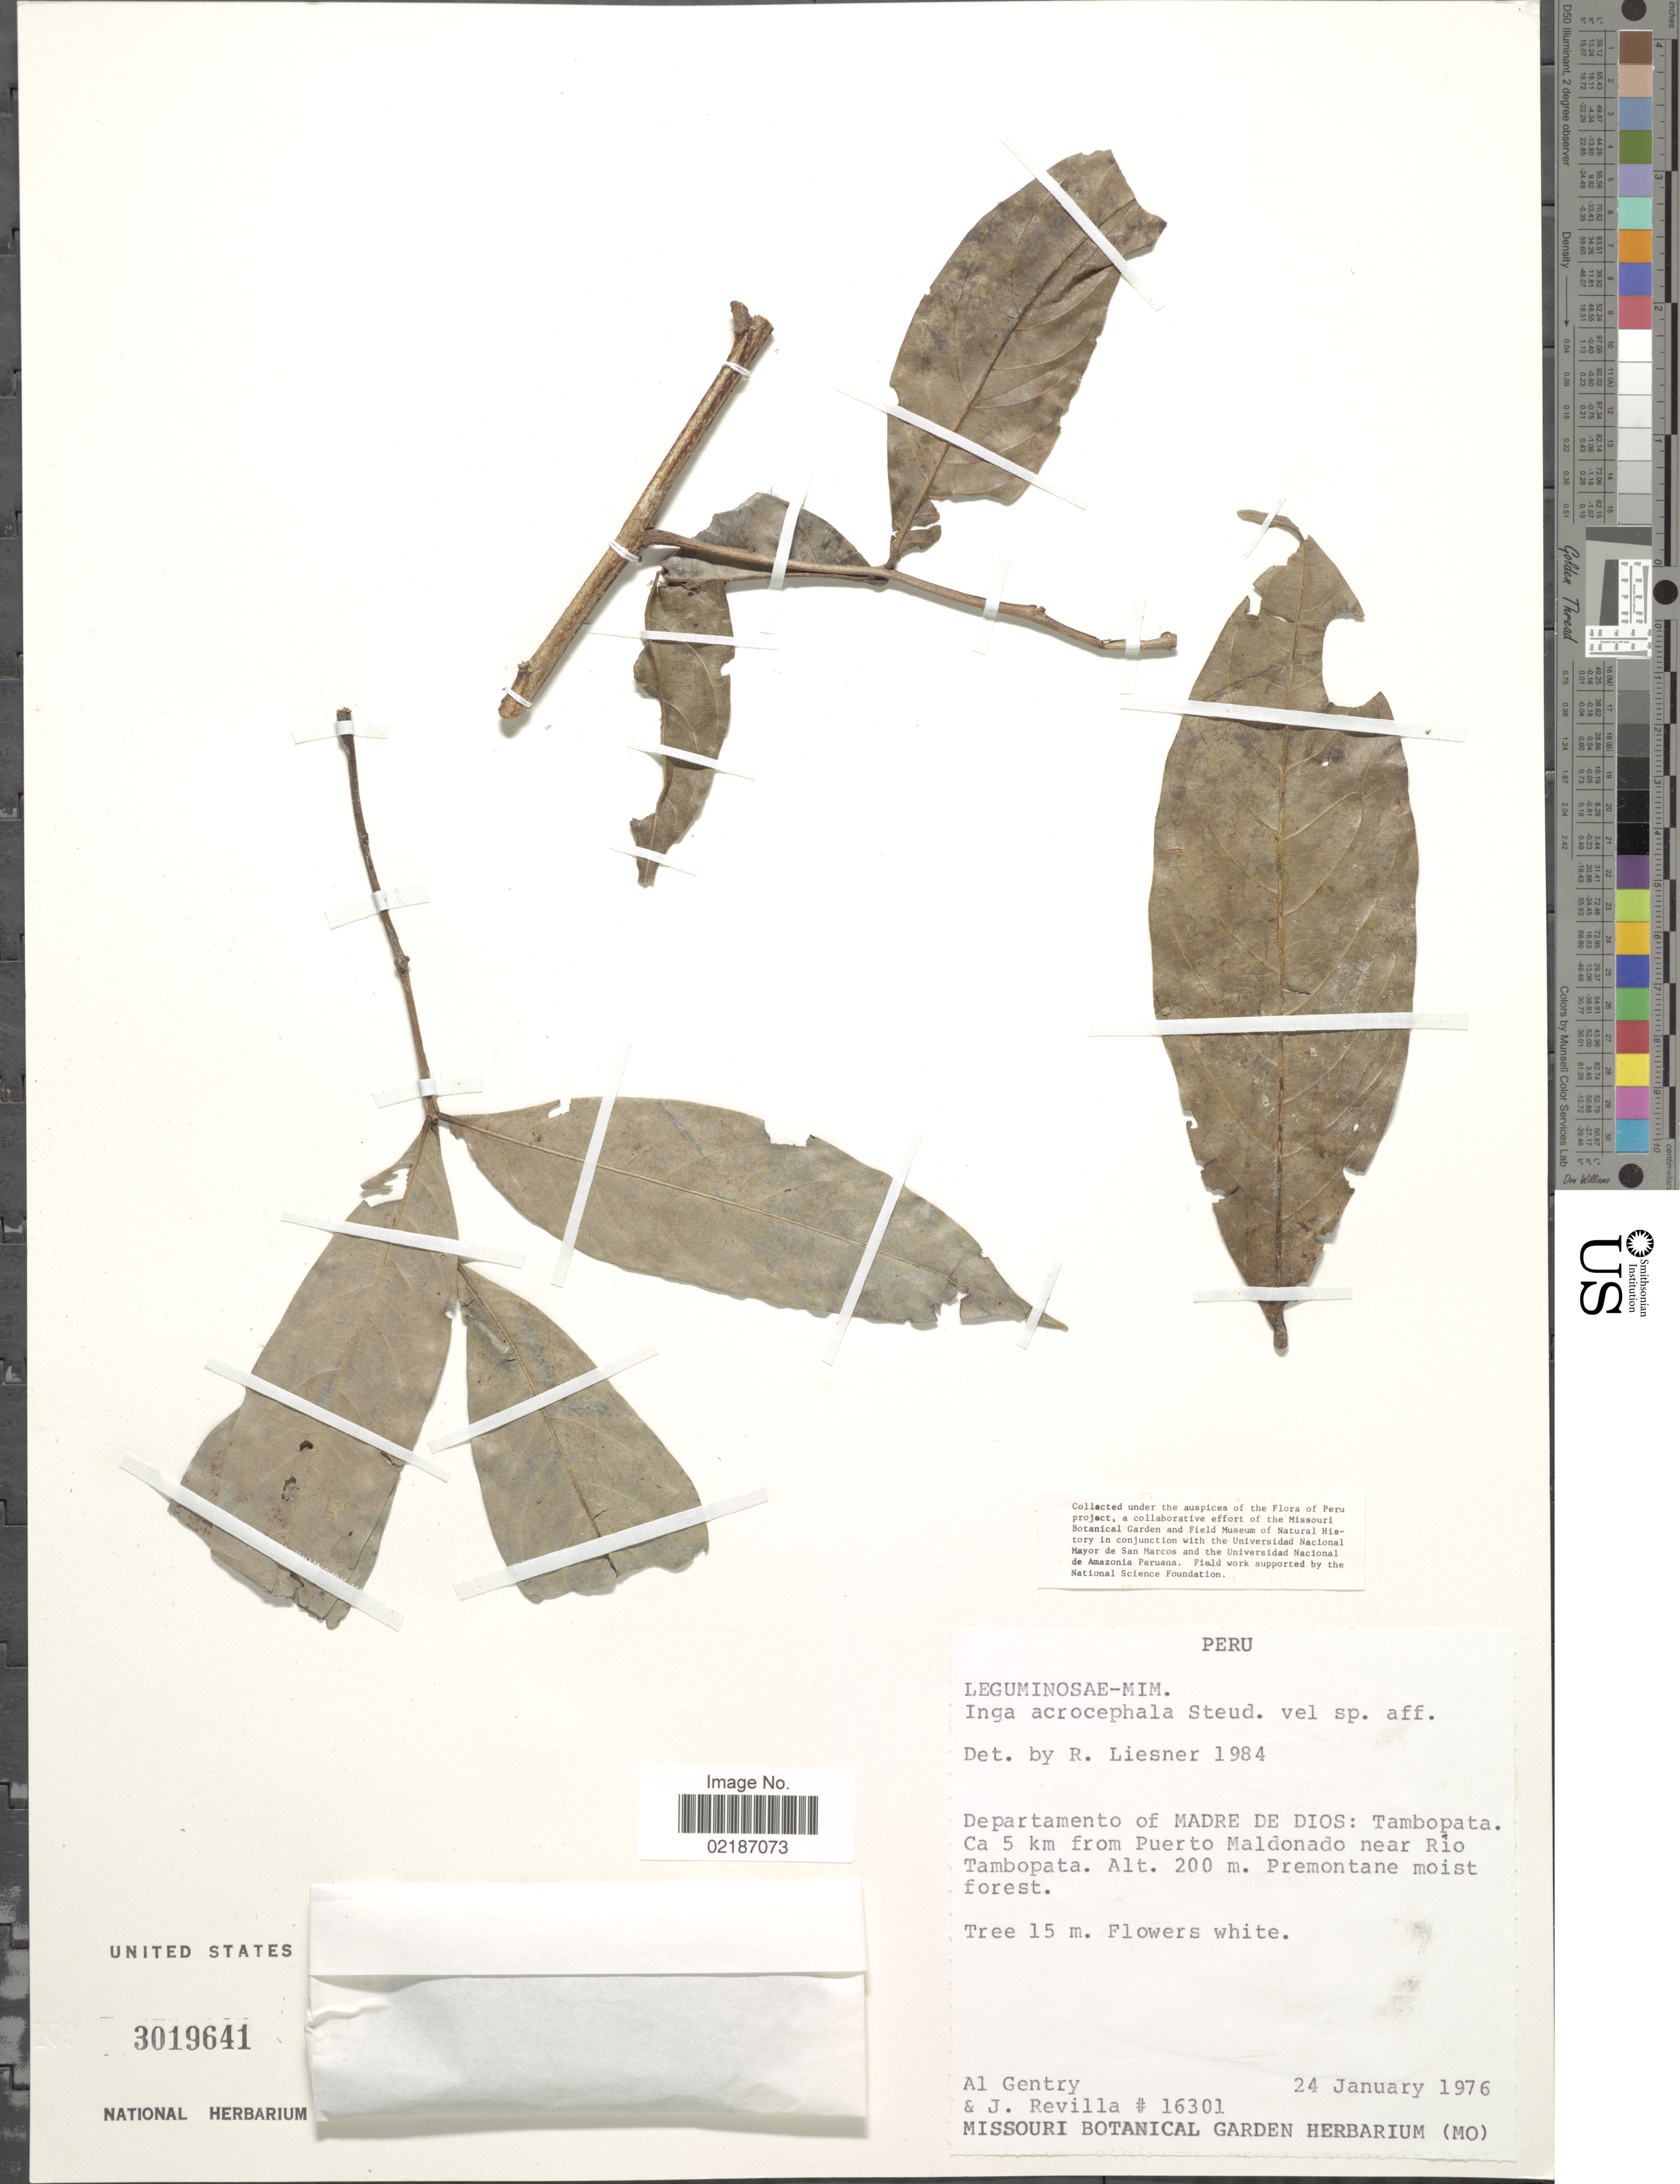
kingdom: Plantae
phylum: Tracheophyta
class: Magnoliopsida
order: Fabales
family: Fabaceae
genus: Inga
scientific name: Inga acrocephala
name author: Steud.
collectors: A. H. Gentry & J. Revilla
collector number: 16301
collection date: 1976-01-24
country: Peru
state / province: Madre de Dios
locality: Tambopata, ca. 5 km from Puerto Maldonado near Rio Tambopata, premontane moist forest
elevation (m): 200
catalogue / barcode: US 3019641